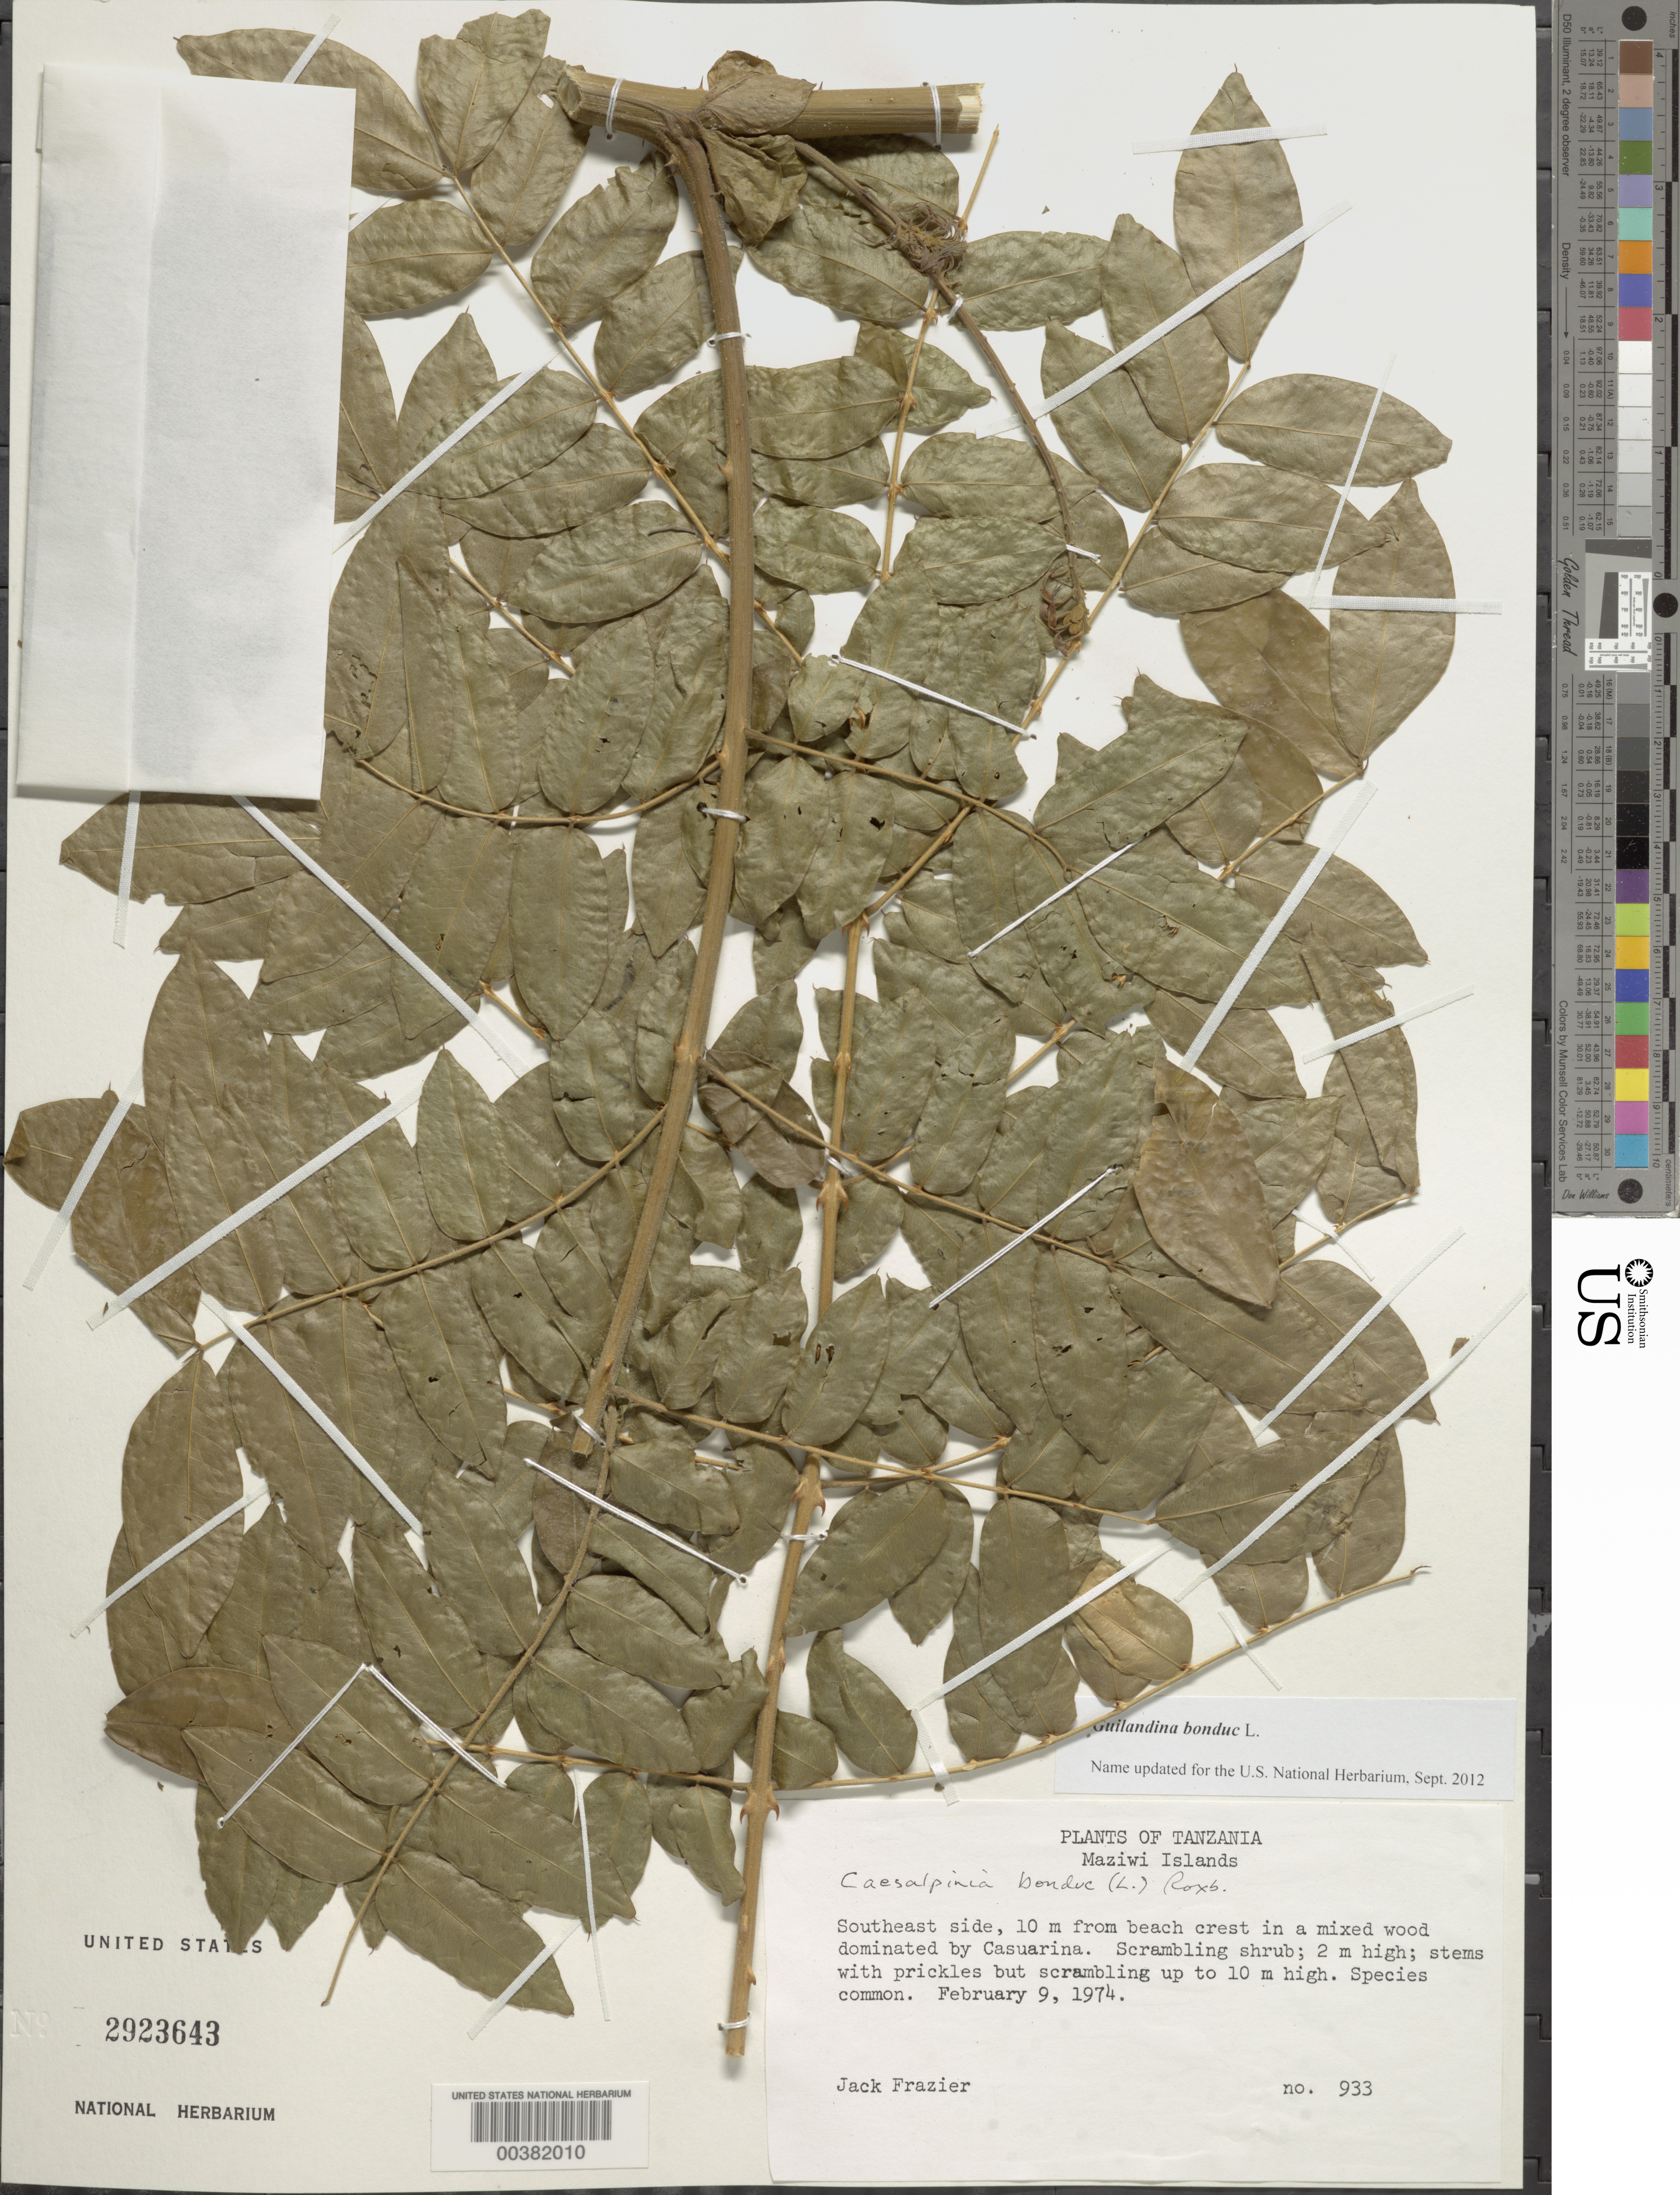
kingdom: Plantae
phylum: Tracheophyta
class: Magnoliopsida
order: Fabales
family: Fabaceae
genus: Guilandina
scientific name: Guilandina bonduc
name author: L.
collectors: J. Frazier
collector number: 933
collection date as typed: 09 Feb 1974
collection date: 1974-02-09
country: Tanzania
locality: Maziwi islands, se side, 10m from beach crest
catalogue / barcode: US 2923643